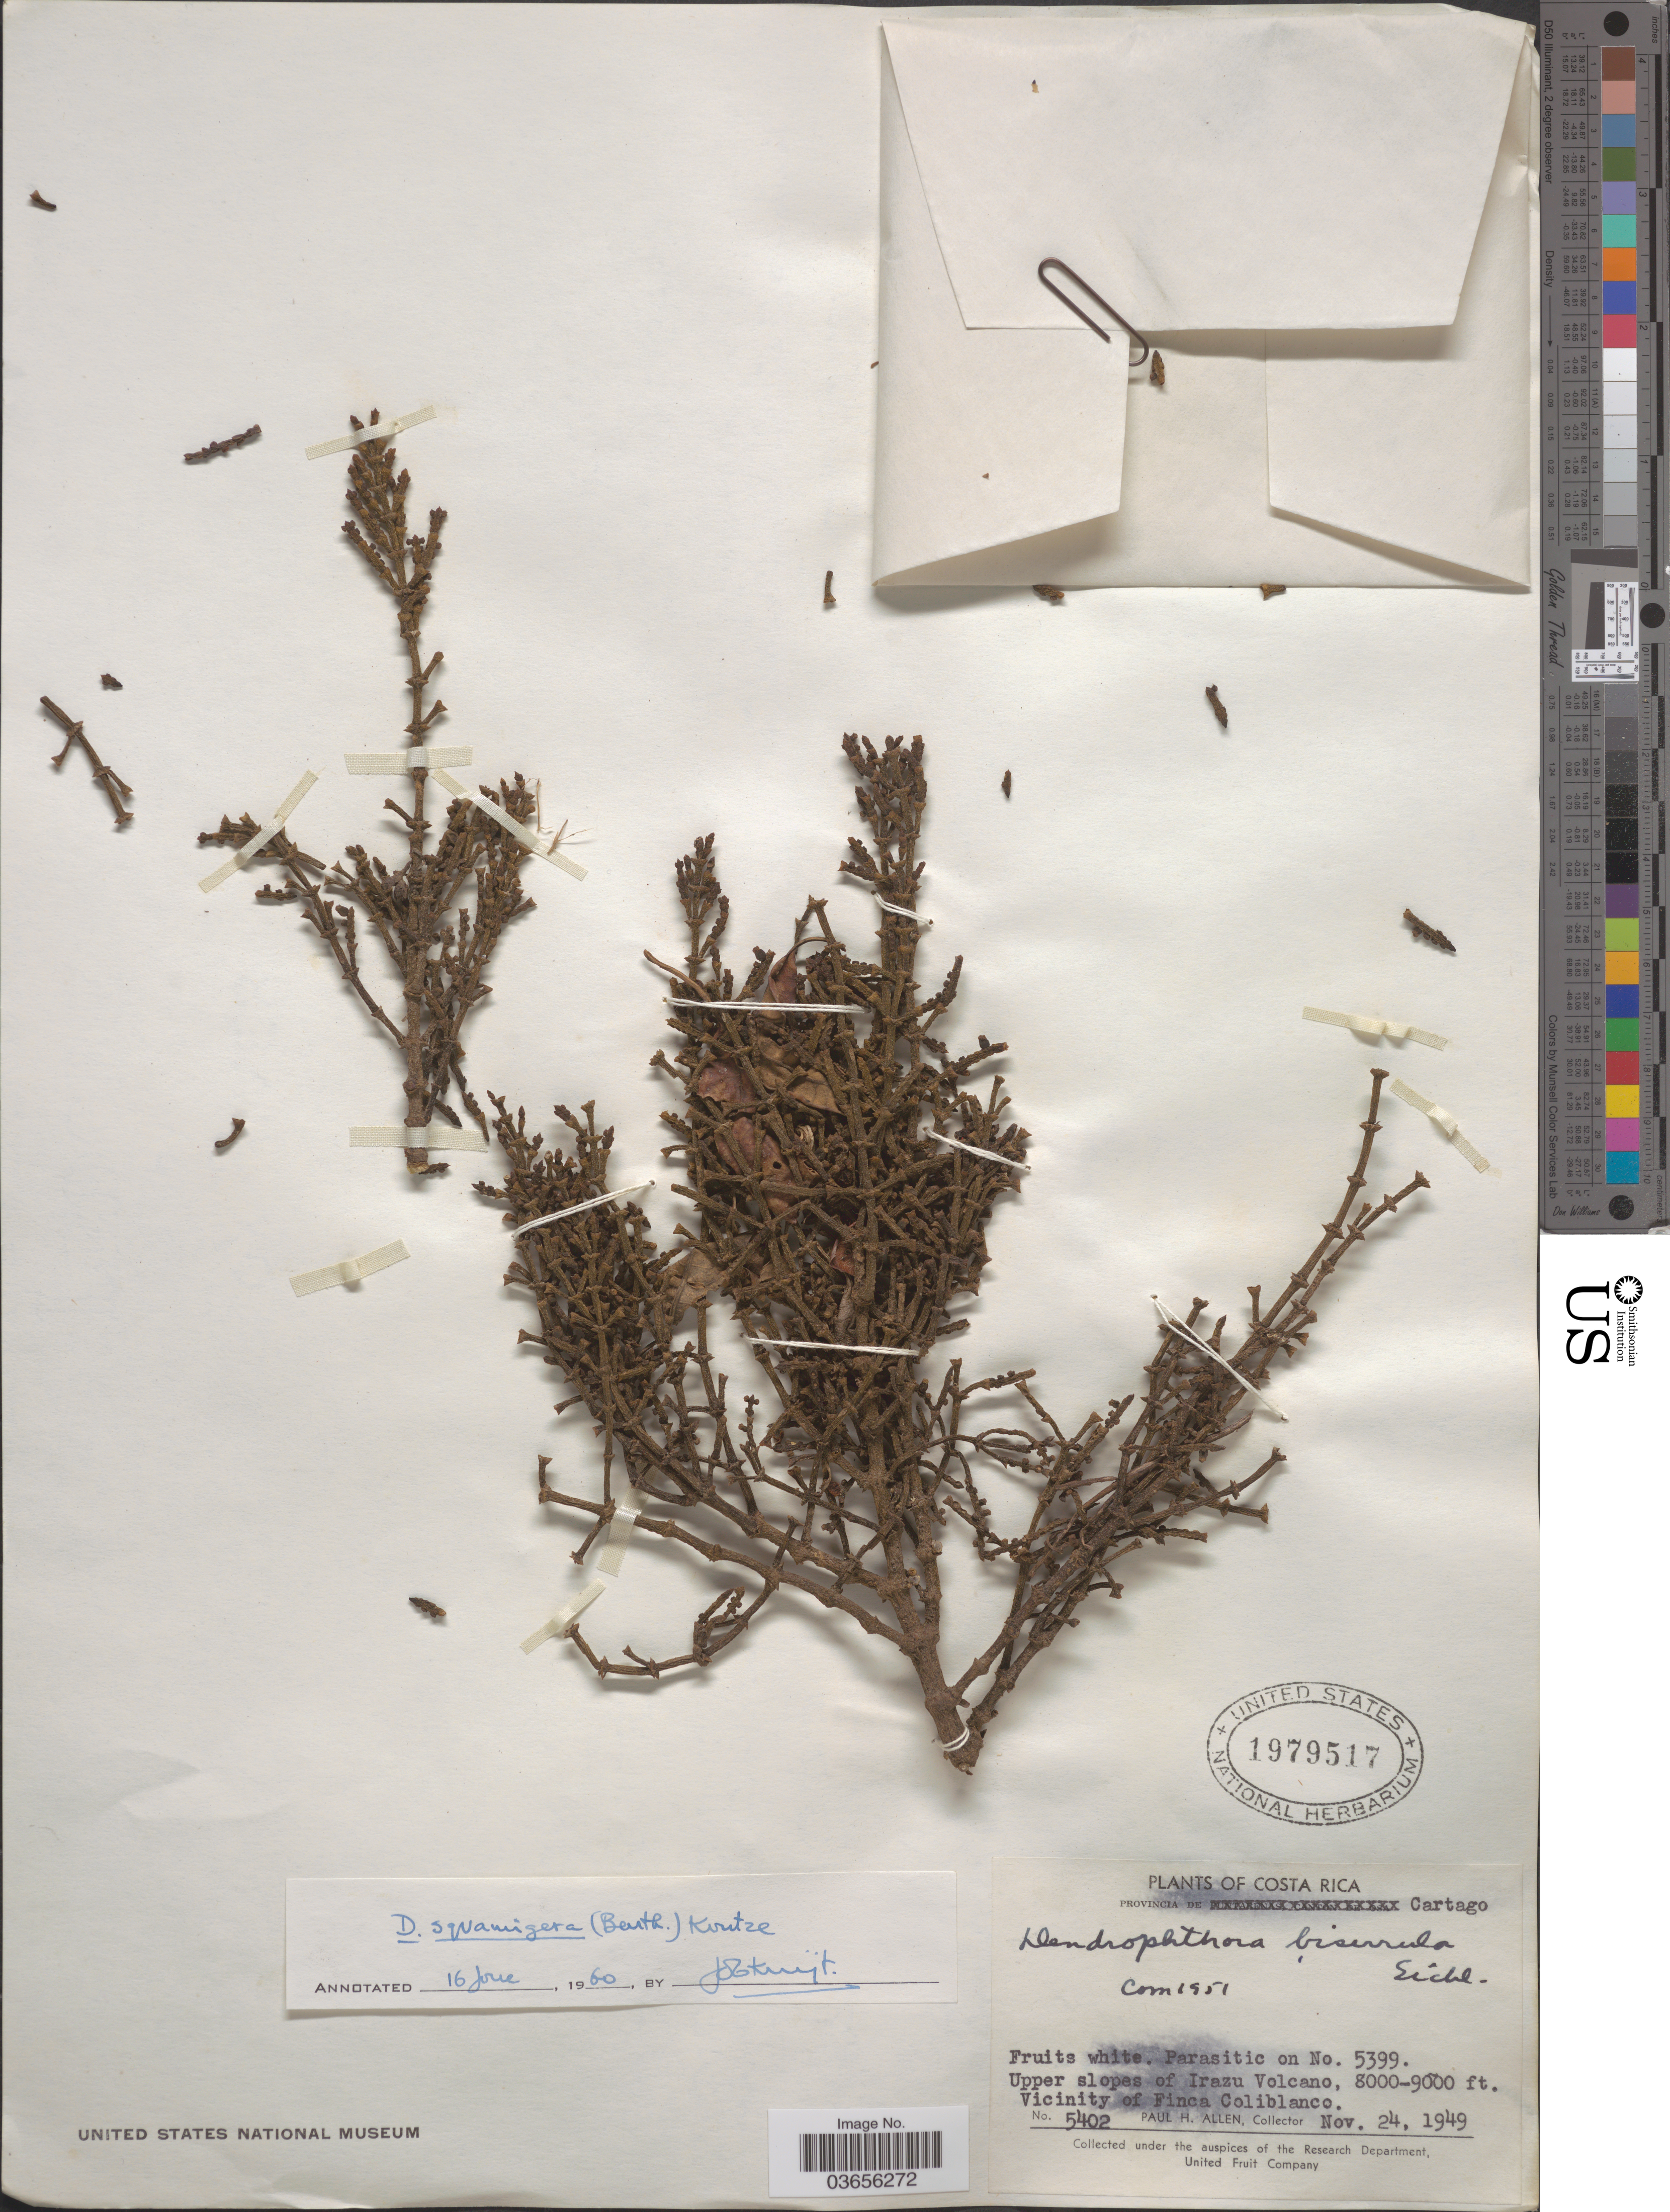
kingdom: Plantae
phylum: Tracheophyta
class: Magnoliopsida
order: Santalales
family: Viscaceae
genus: Dendrophthora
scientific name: Dendrophthora squamigera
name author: (Benth.) Kuntze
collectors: P. H. Allen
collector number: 5402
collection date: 1949-11-24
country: Costa Rica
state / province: Cartago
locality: Upper slopes of Irazu Volcan. Vicinity of Finca Coliblanco.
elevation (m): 2438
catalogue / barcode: US 1979517